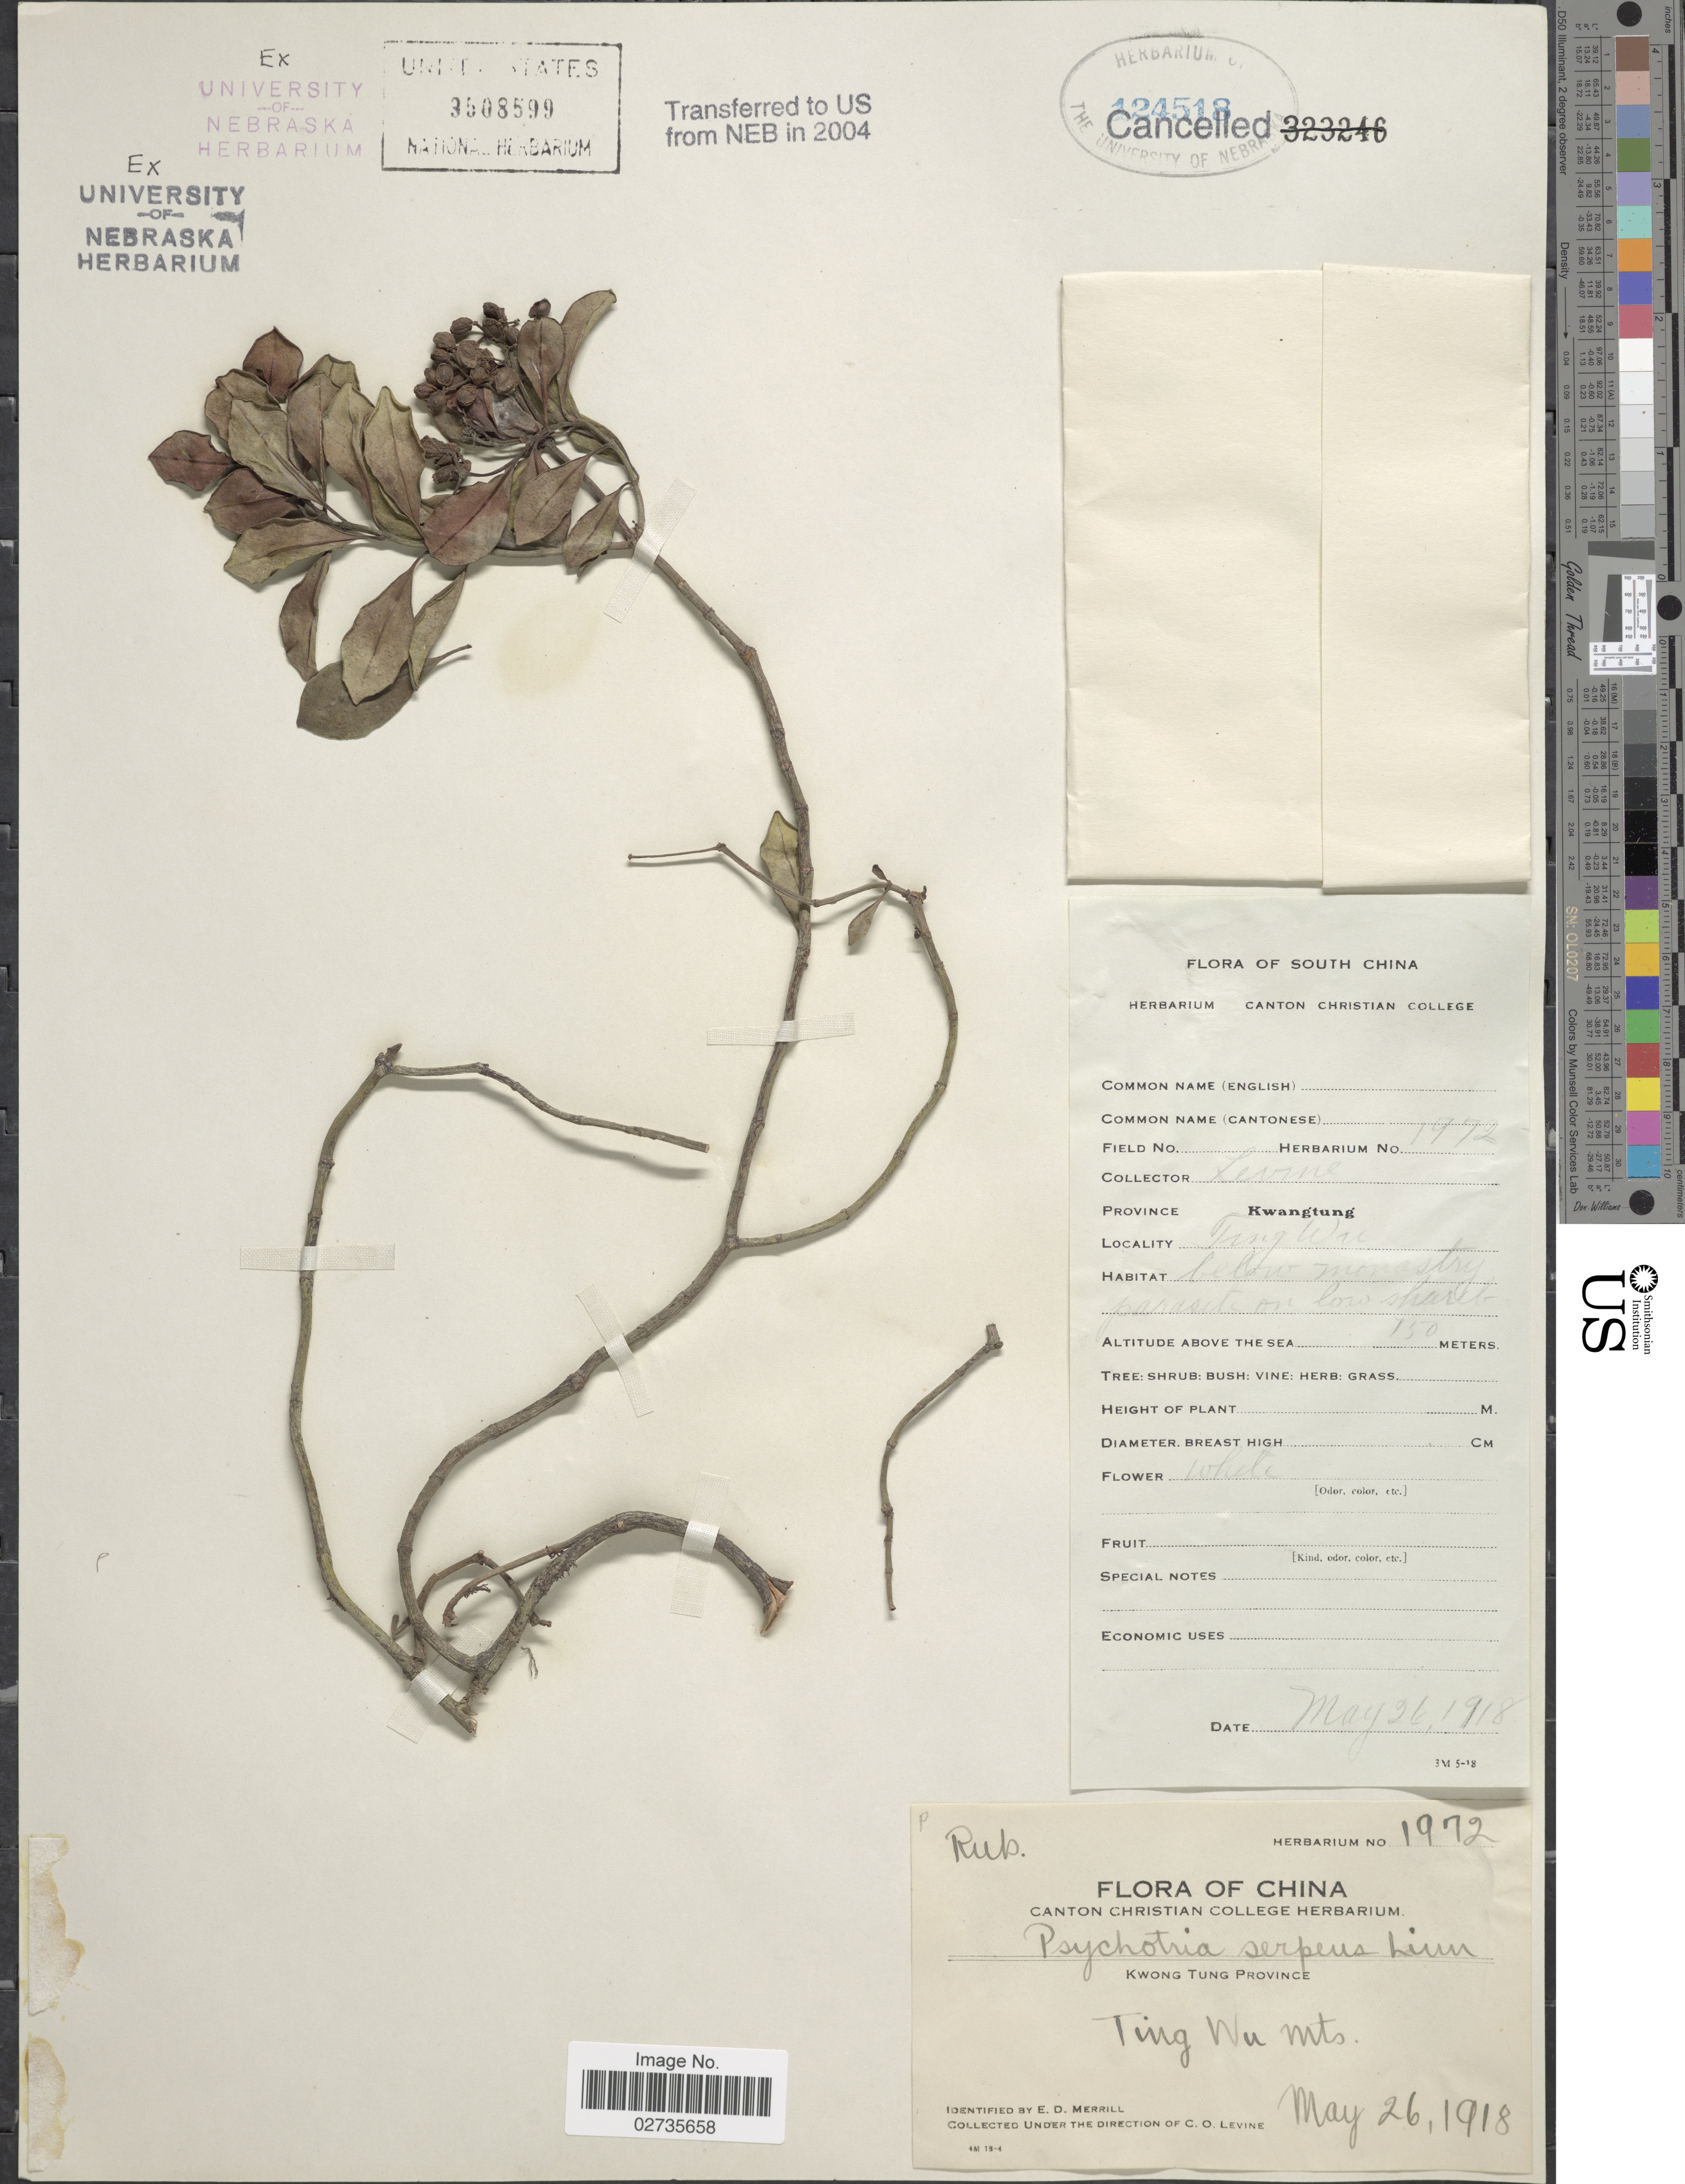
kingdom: Plantae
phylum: Tracheophyta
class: Magnoliopsida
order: Gentianales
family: Rubiaceae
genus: Psychotria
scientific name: Psychotria serpens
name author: L.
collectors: C. O. Levine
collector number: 1972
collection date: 1918-05-26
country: China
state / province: Guangdong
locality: Kwong Tung Province, Ting Wu Mts, South China, Kwangtung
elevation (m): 150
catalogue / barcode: US 3508599